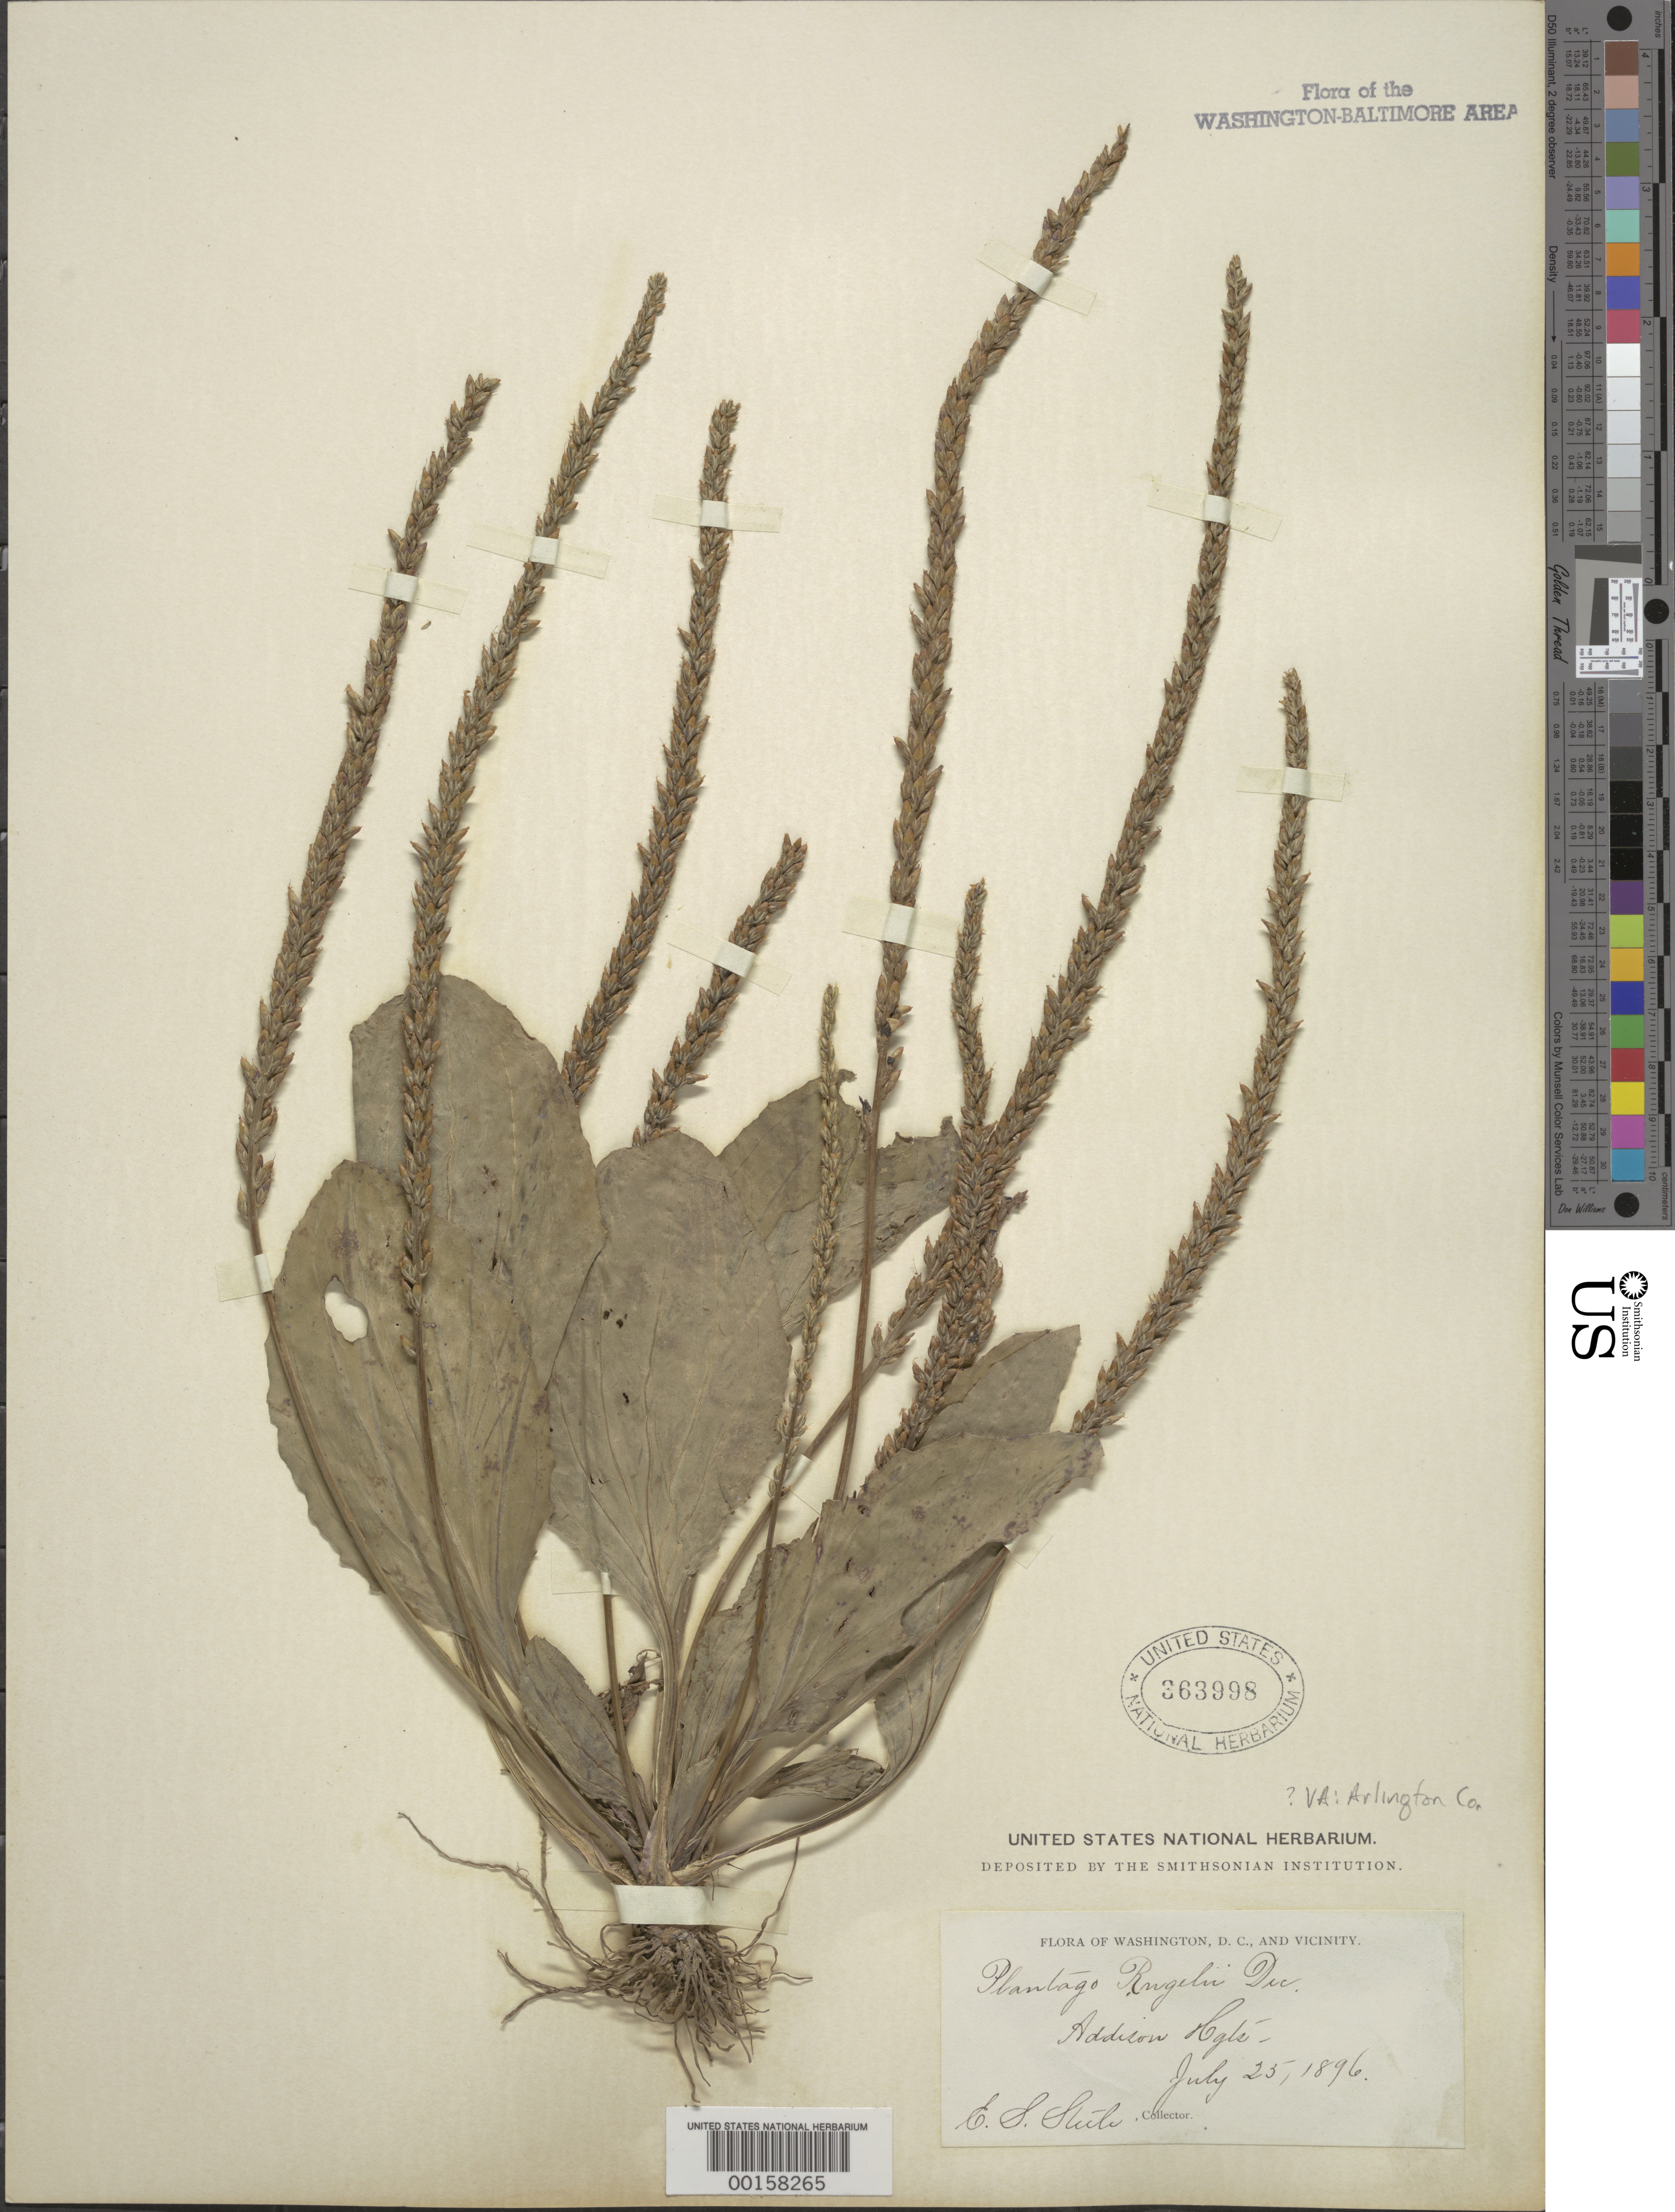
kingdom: Plantae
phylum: Tracheophyta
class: Magnoliopsida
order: Lamiales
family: Plantaginaceae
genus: Plantago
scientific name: Plantago rugelii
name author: Decne.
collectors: E. Steele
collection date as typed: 25 Jul 1896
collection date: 1896-07-25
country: United States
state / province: Virginia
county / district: Arlington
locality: Addison Heights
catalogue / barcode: US 363998